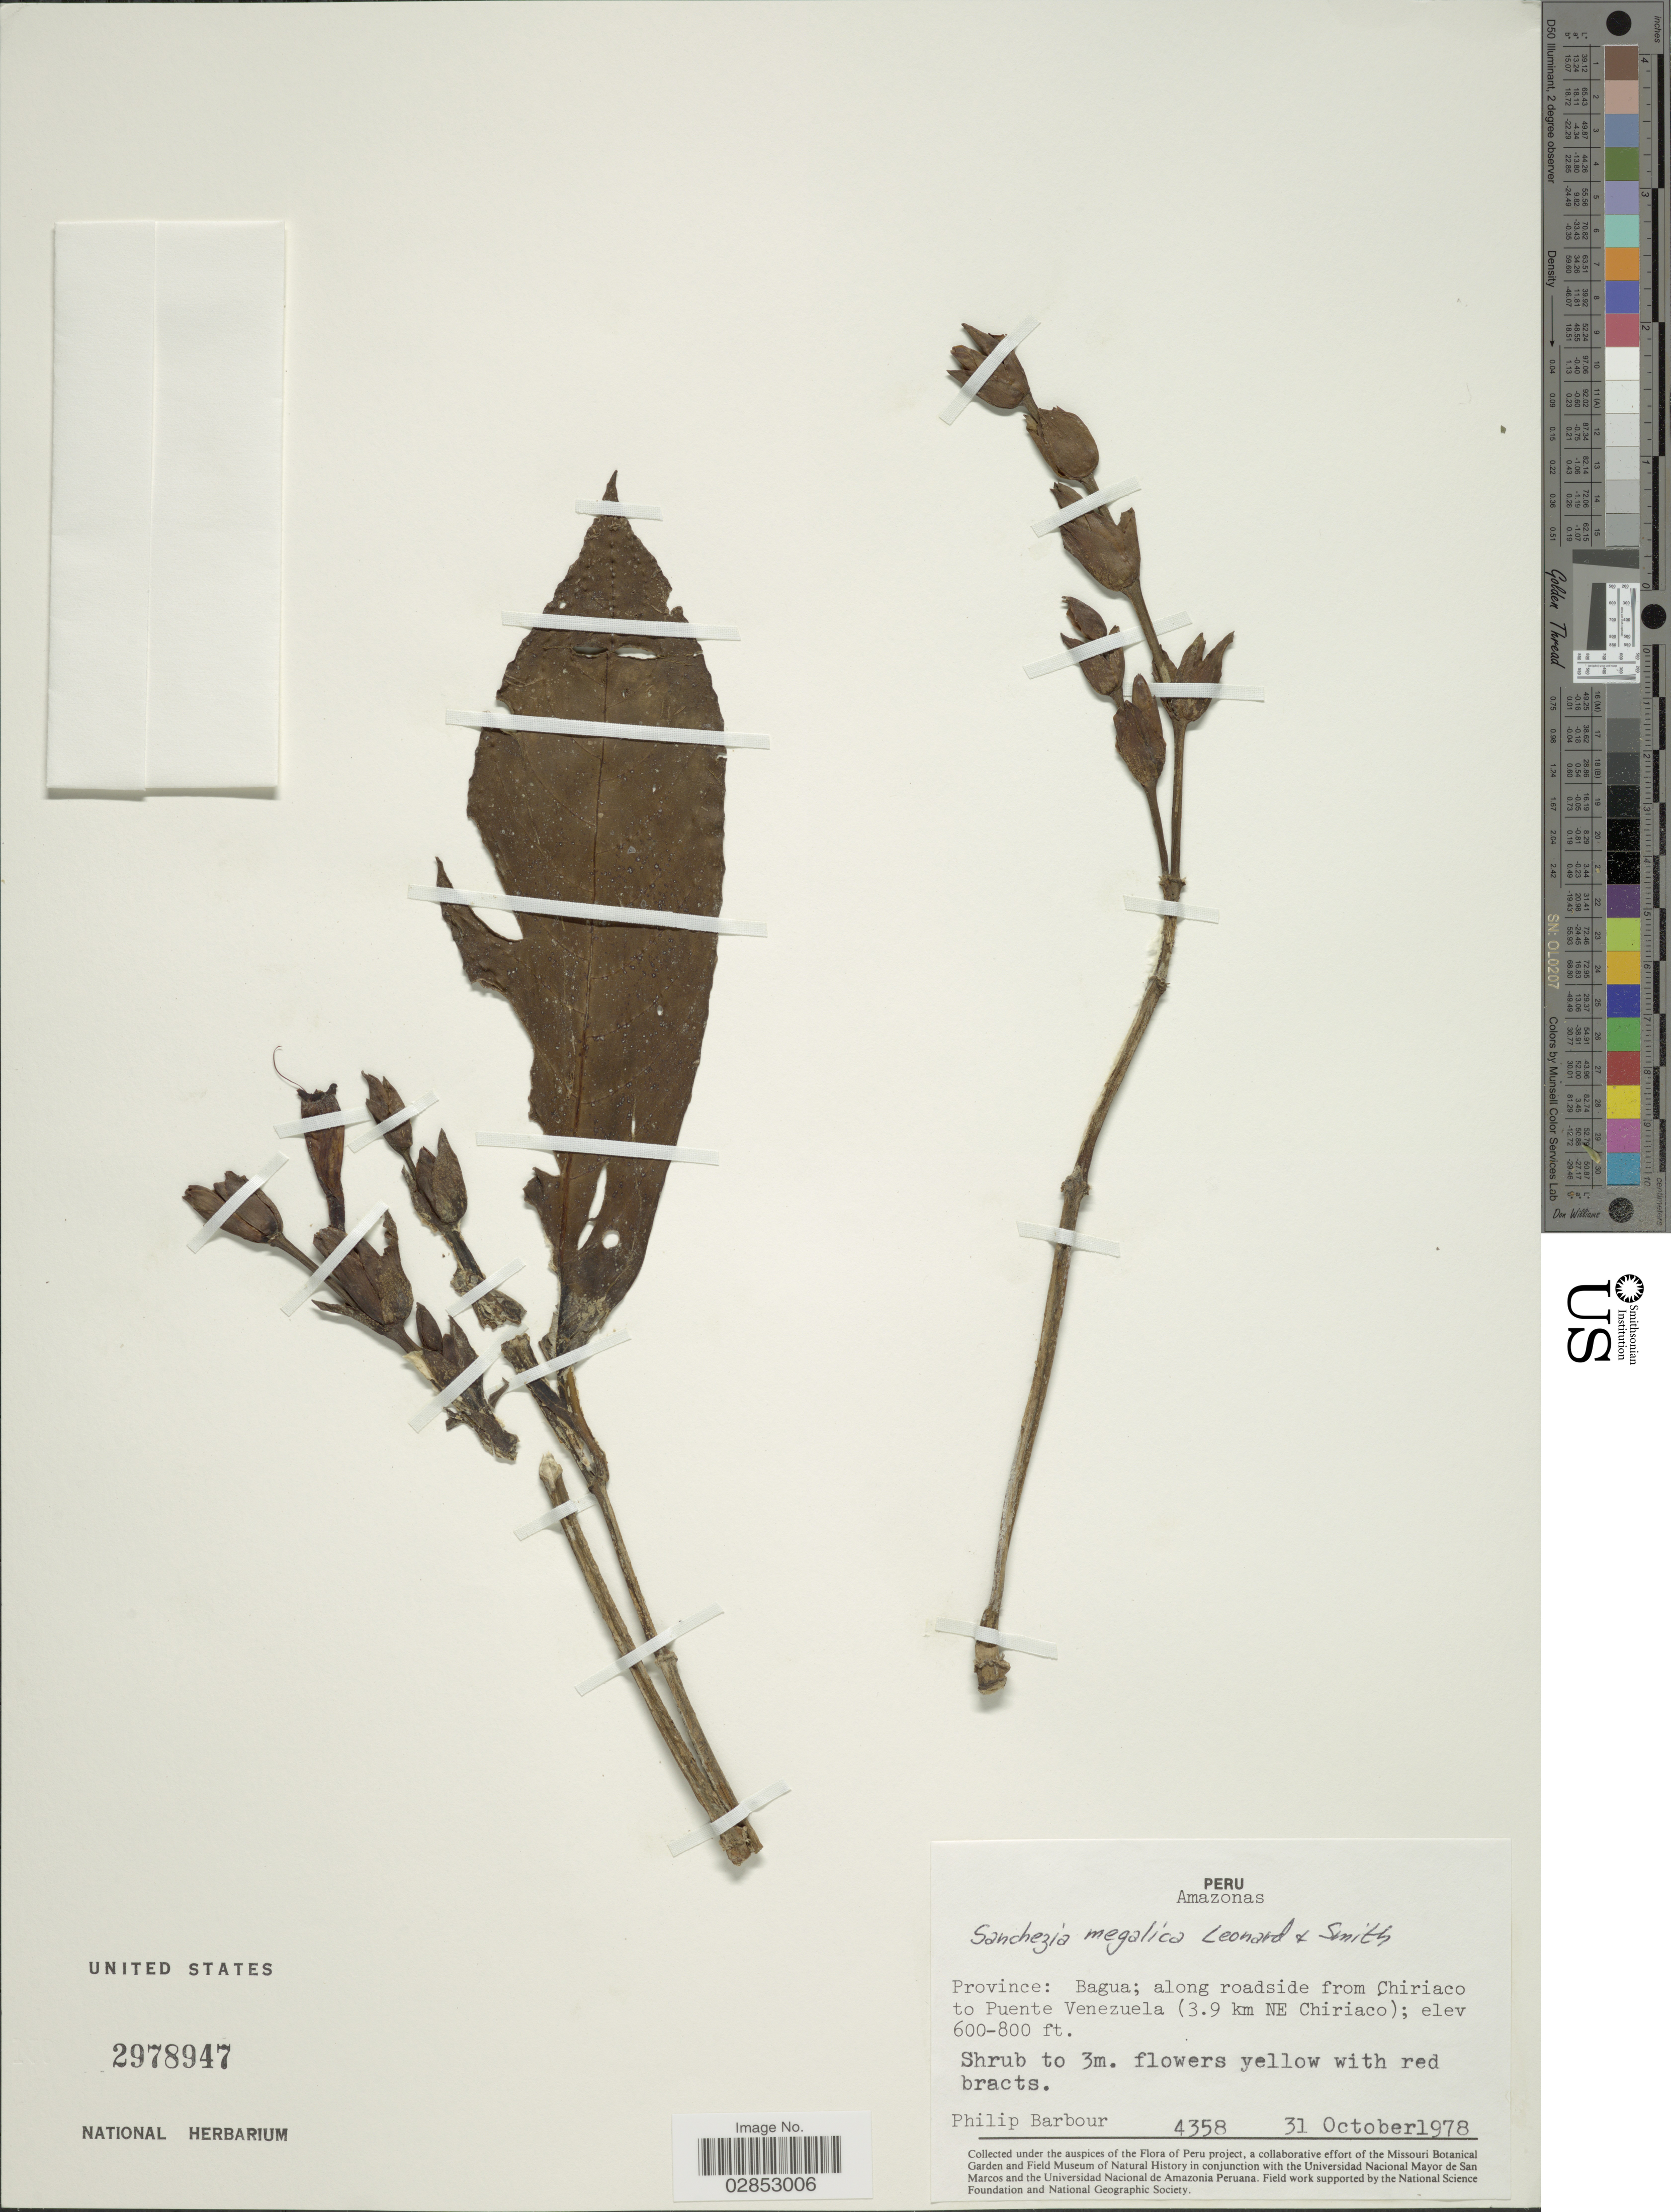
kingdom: Plantae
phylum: Tracheophyta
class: Magnoliopsida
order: Lamiales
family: Acanthaceae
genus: Sanchezia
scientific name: Sanchezia tarapotensis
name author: Leonard & L.B. Sm.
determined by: Azevedo, Igor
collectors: P. Barbour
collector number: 4358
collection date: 1978-10-31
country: Peru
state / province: Amazonas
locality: Province: Bagua; along roadside from Chiriaco to Puente Venezuela (3.9 km NE Chiriaco).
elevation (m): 183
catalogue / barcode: US 2978947